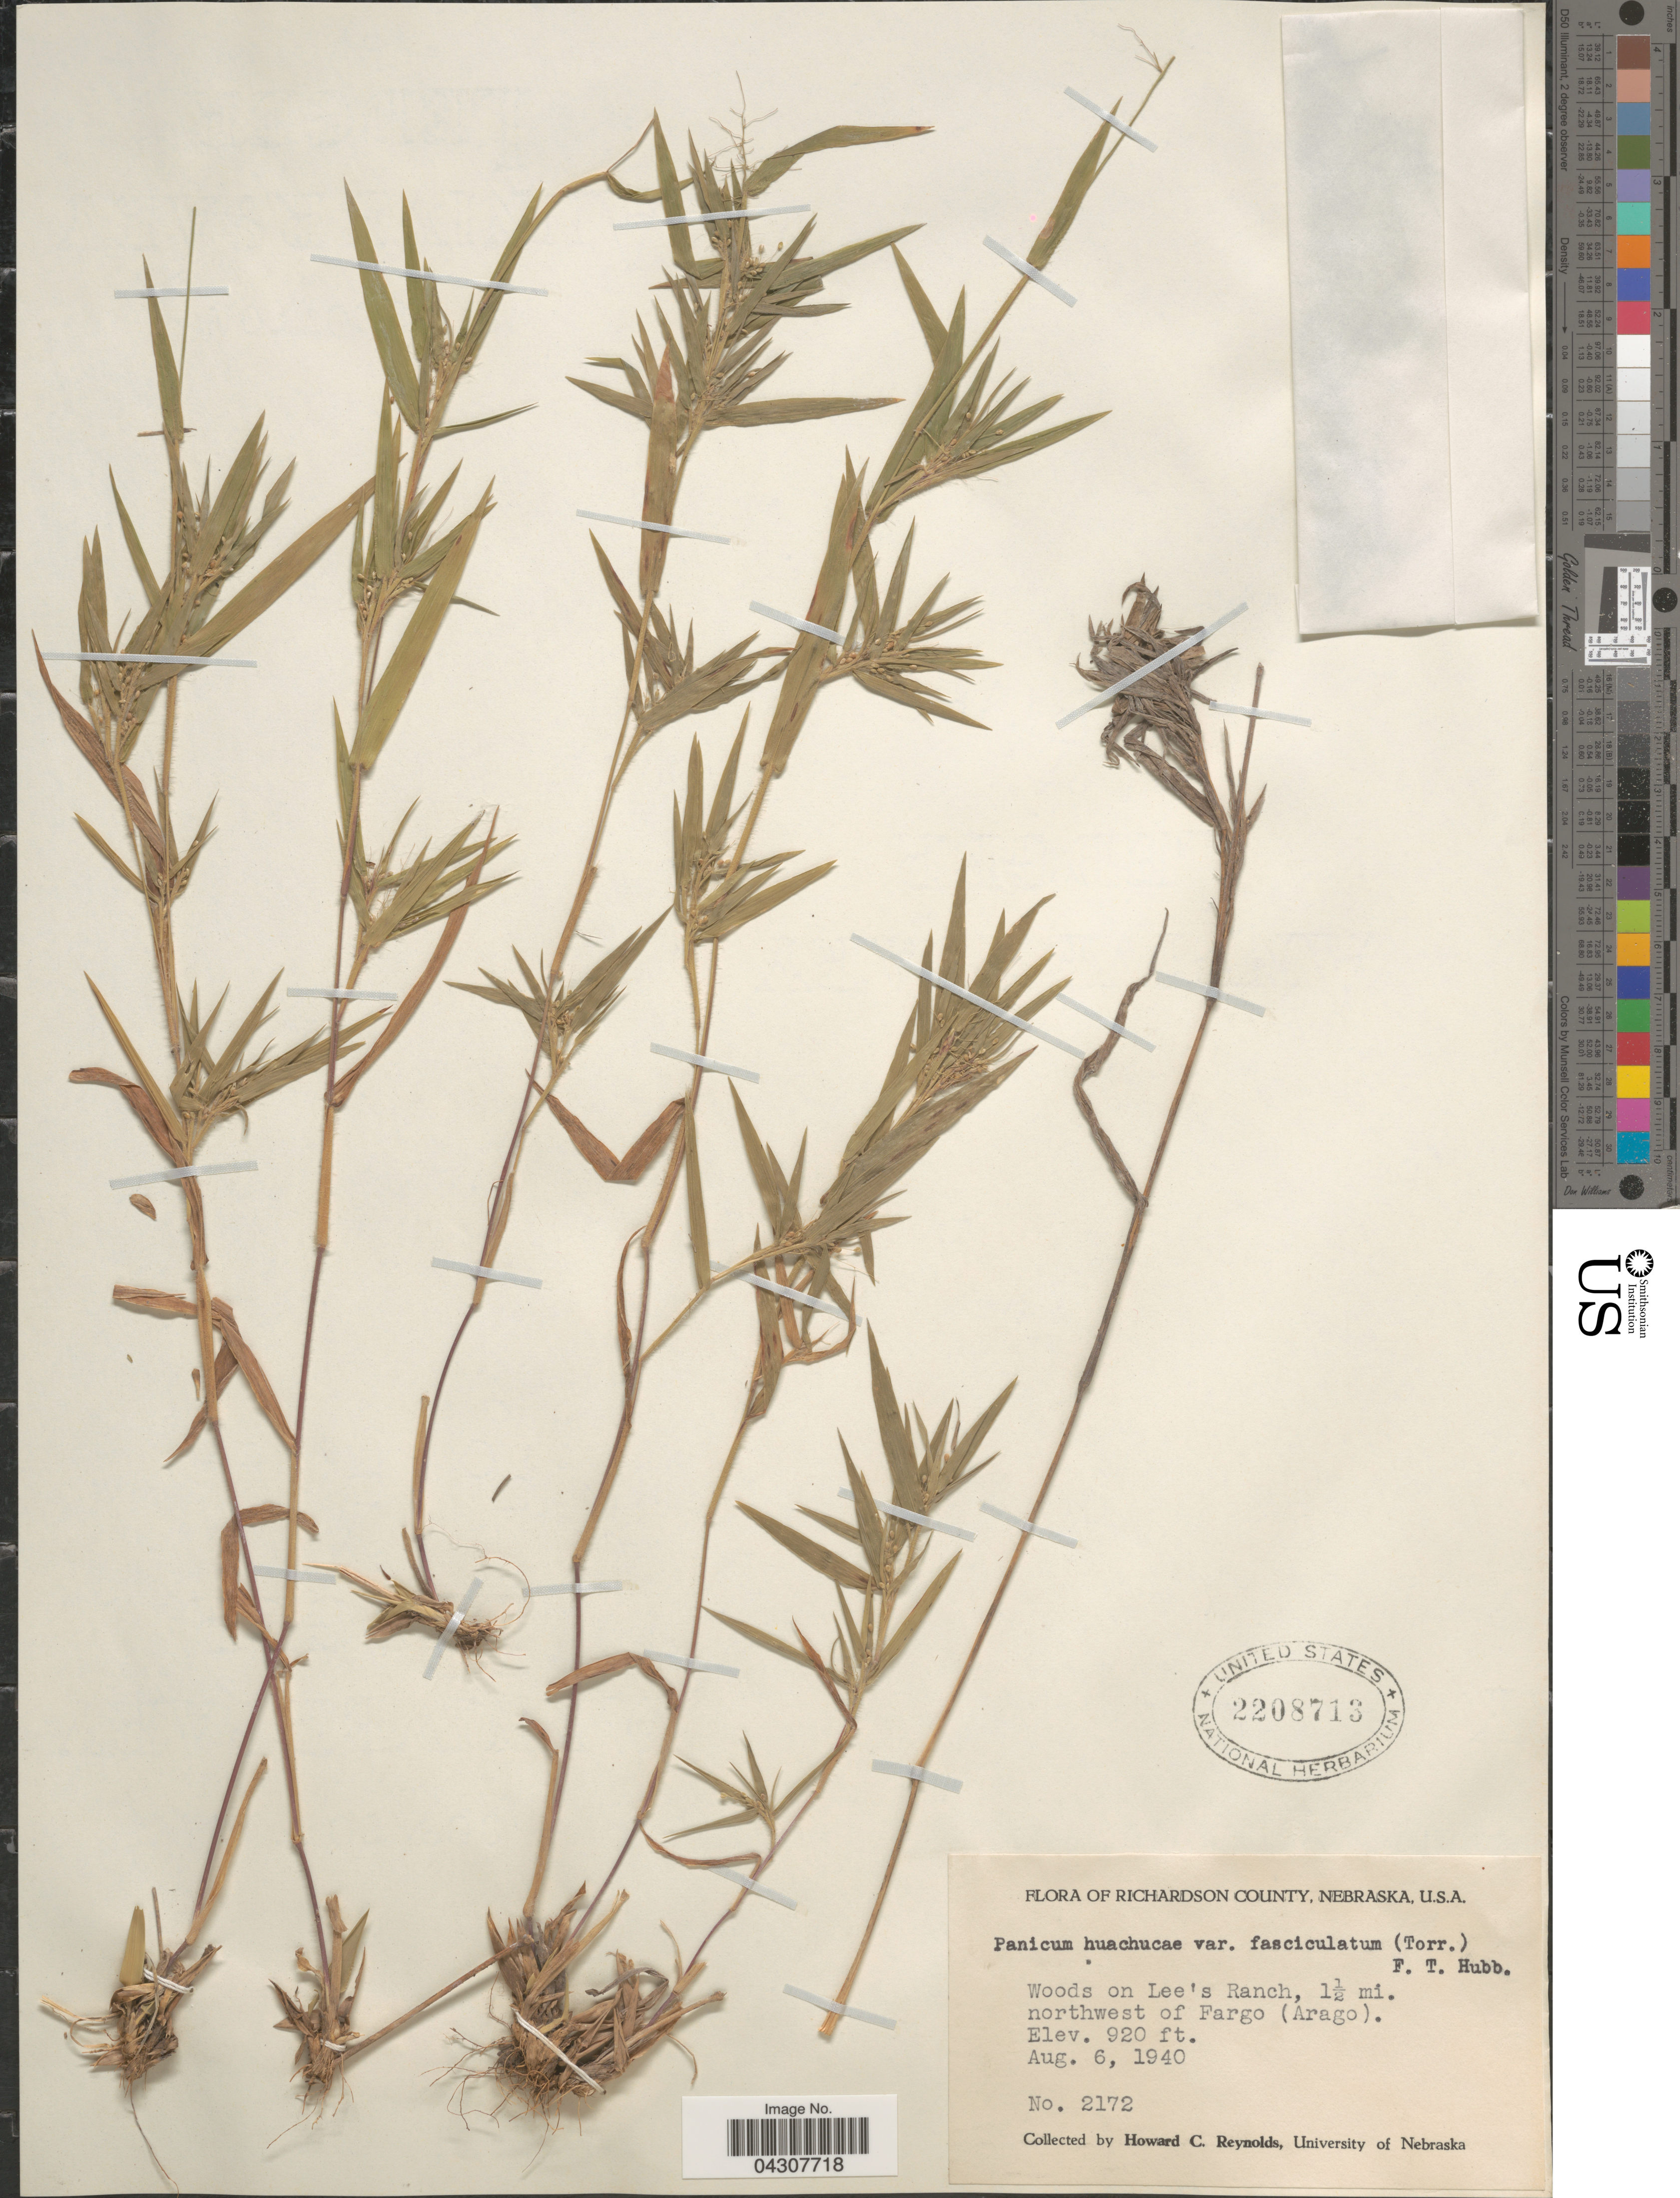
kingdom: Plantae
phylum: Tracheophyta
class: Liliopsida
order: Poales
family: Poaceae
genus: Dichanthelium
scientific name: Dichanthelium acuminatum var. acuminatum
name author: (Sw.) Gould & C.A. Clark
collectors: H. Reynolds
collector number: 2172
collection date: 1940-08-06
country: United States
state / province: Nebraska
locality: Richardson County. Woods on Lee's Ranch, 1½ mi. northwest of Fargo (Arago).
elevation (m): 280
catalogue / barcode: US 2208713